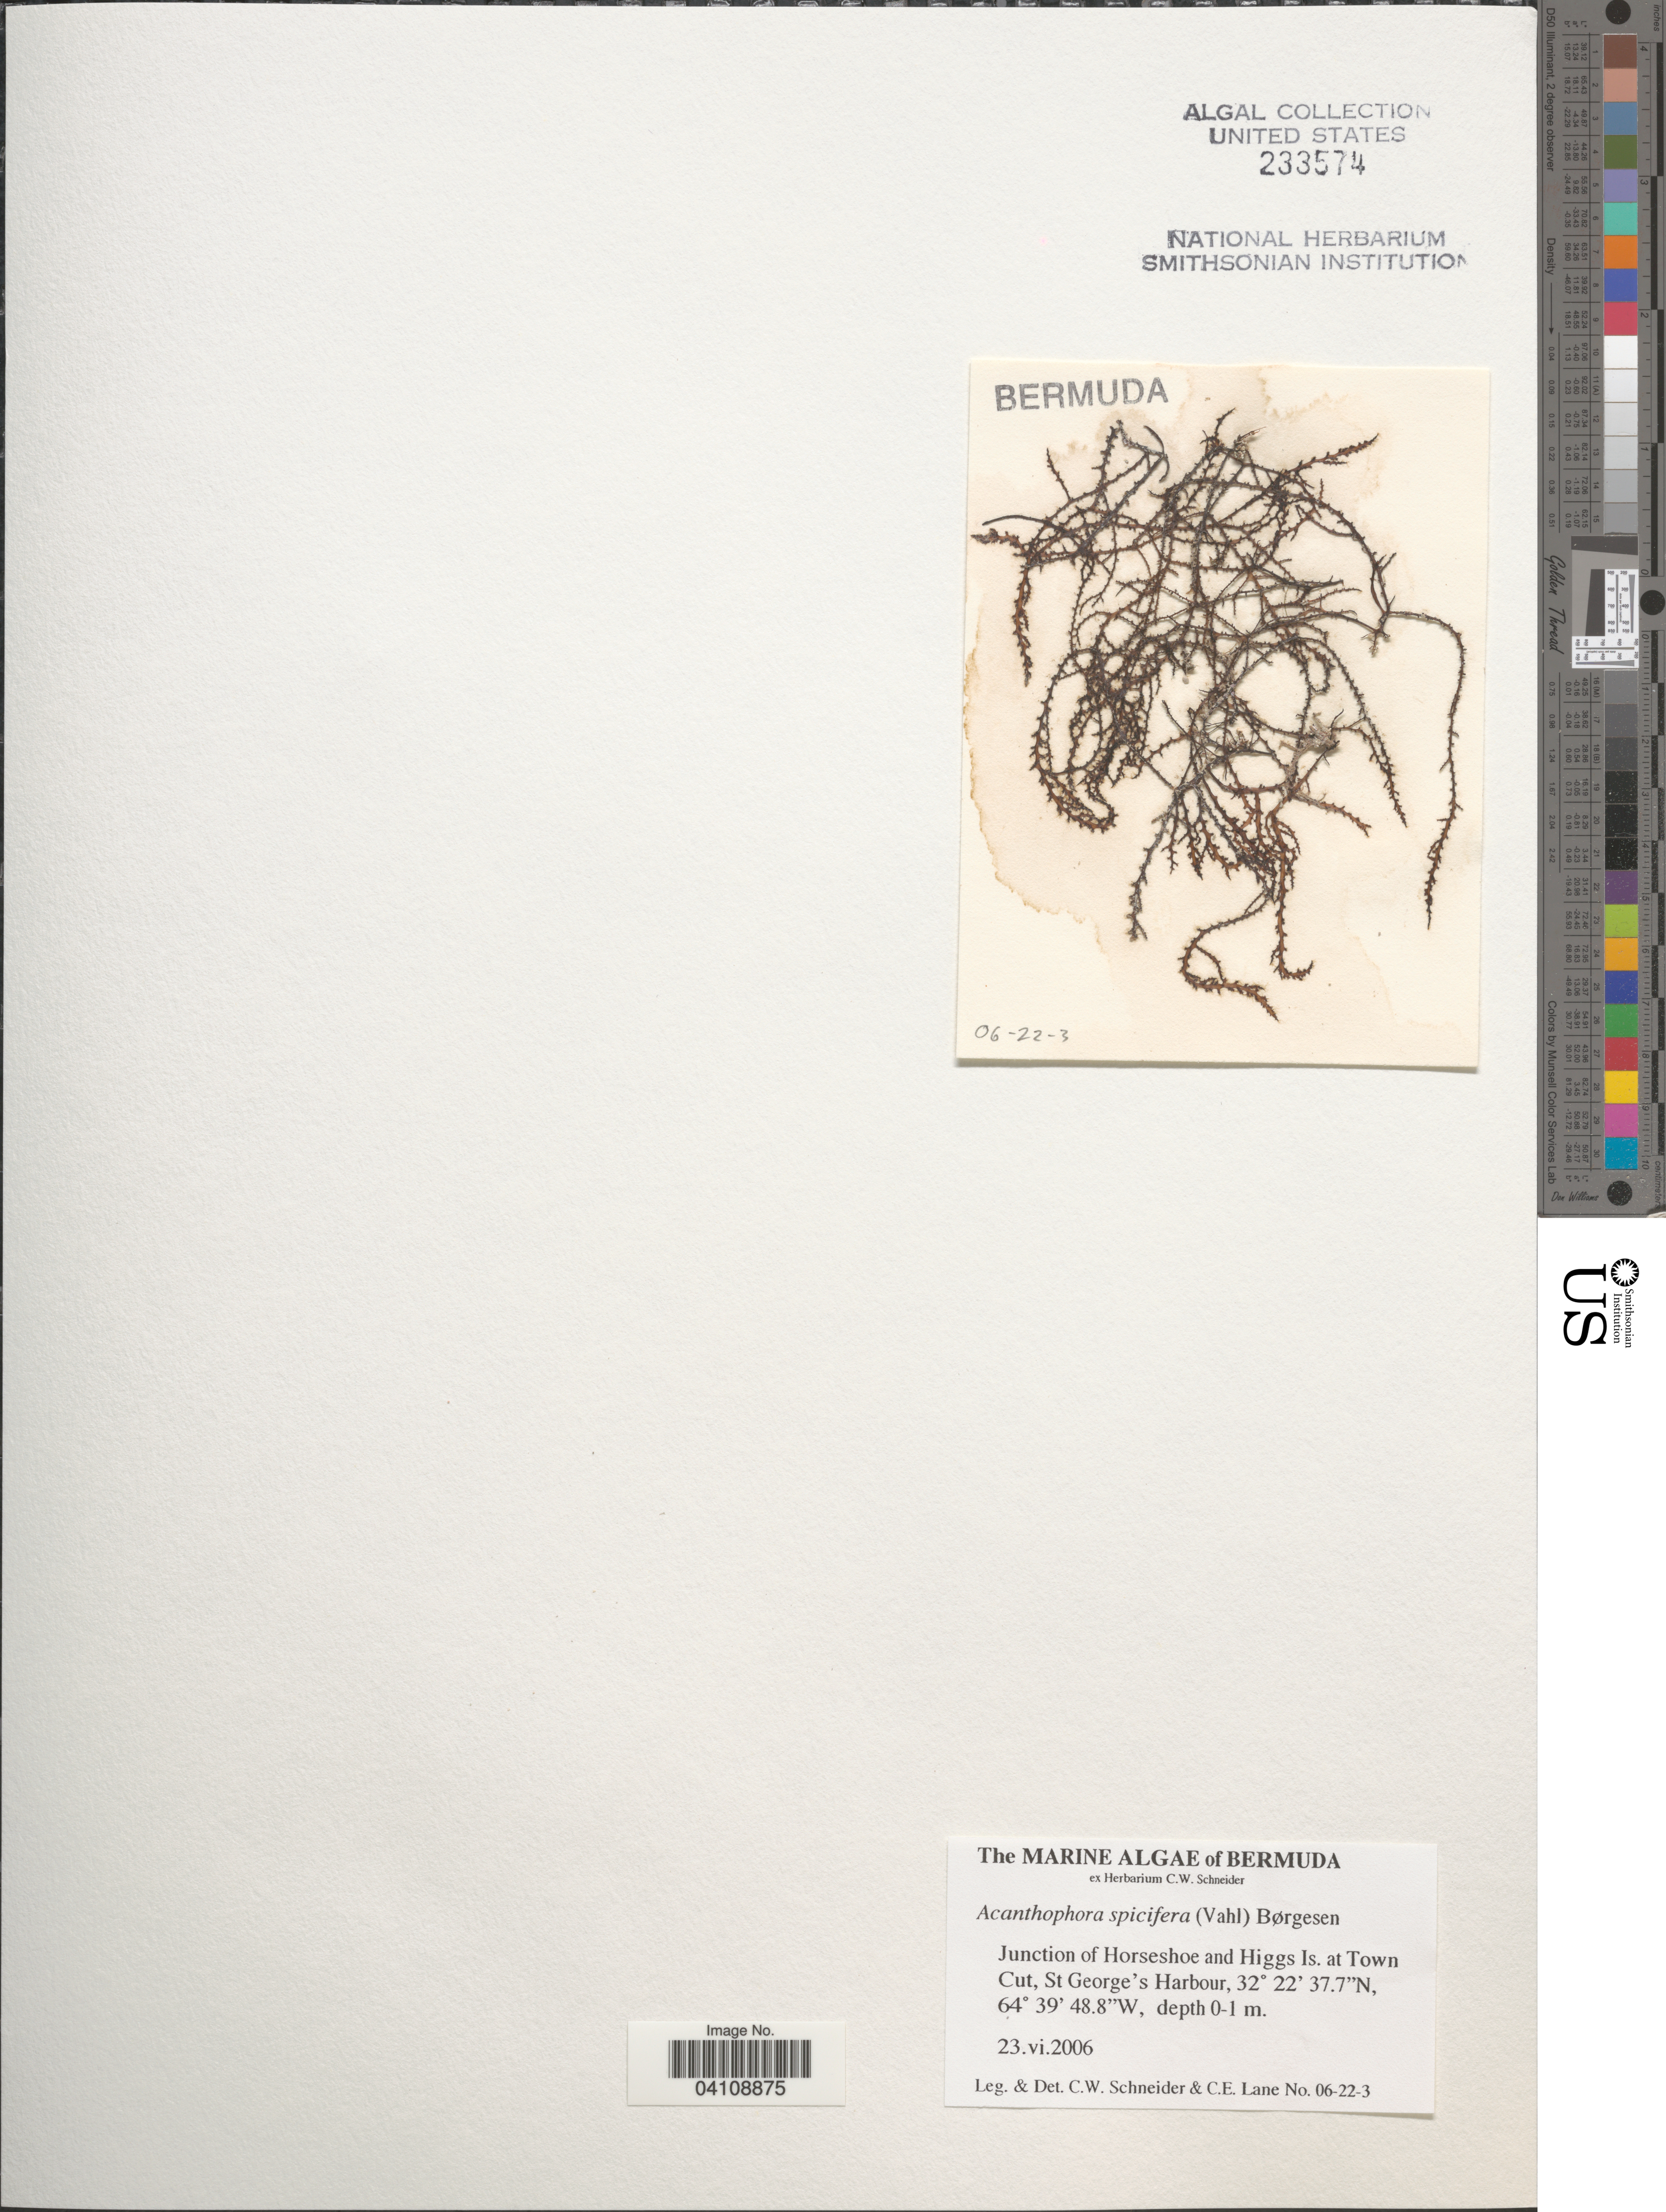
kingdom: Plantae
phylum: Rhodophyta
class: Florideophyceae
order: Ceramiales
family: Rhodomelaceae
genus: Acanthophora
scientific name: Acanthophora spicifera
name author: (Vahl) Børgesen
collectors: C. W.Schneider & C. E. Lane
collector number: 06-22-3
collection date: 2006-06-23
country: Bermuda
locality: Junction of Horseshoe and Higgs Is. at Town Cut, St George's Harbour.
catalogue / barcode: US 233574